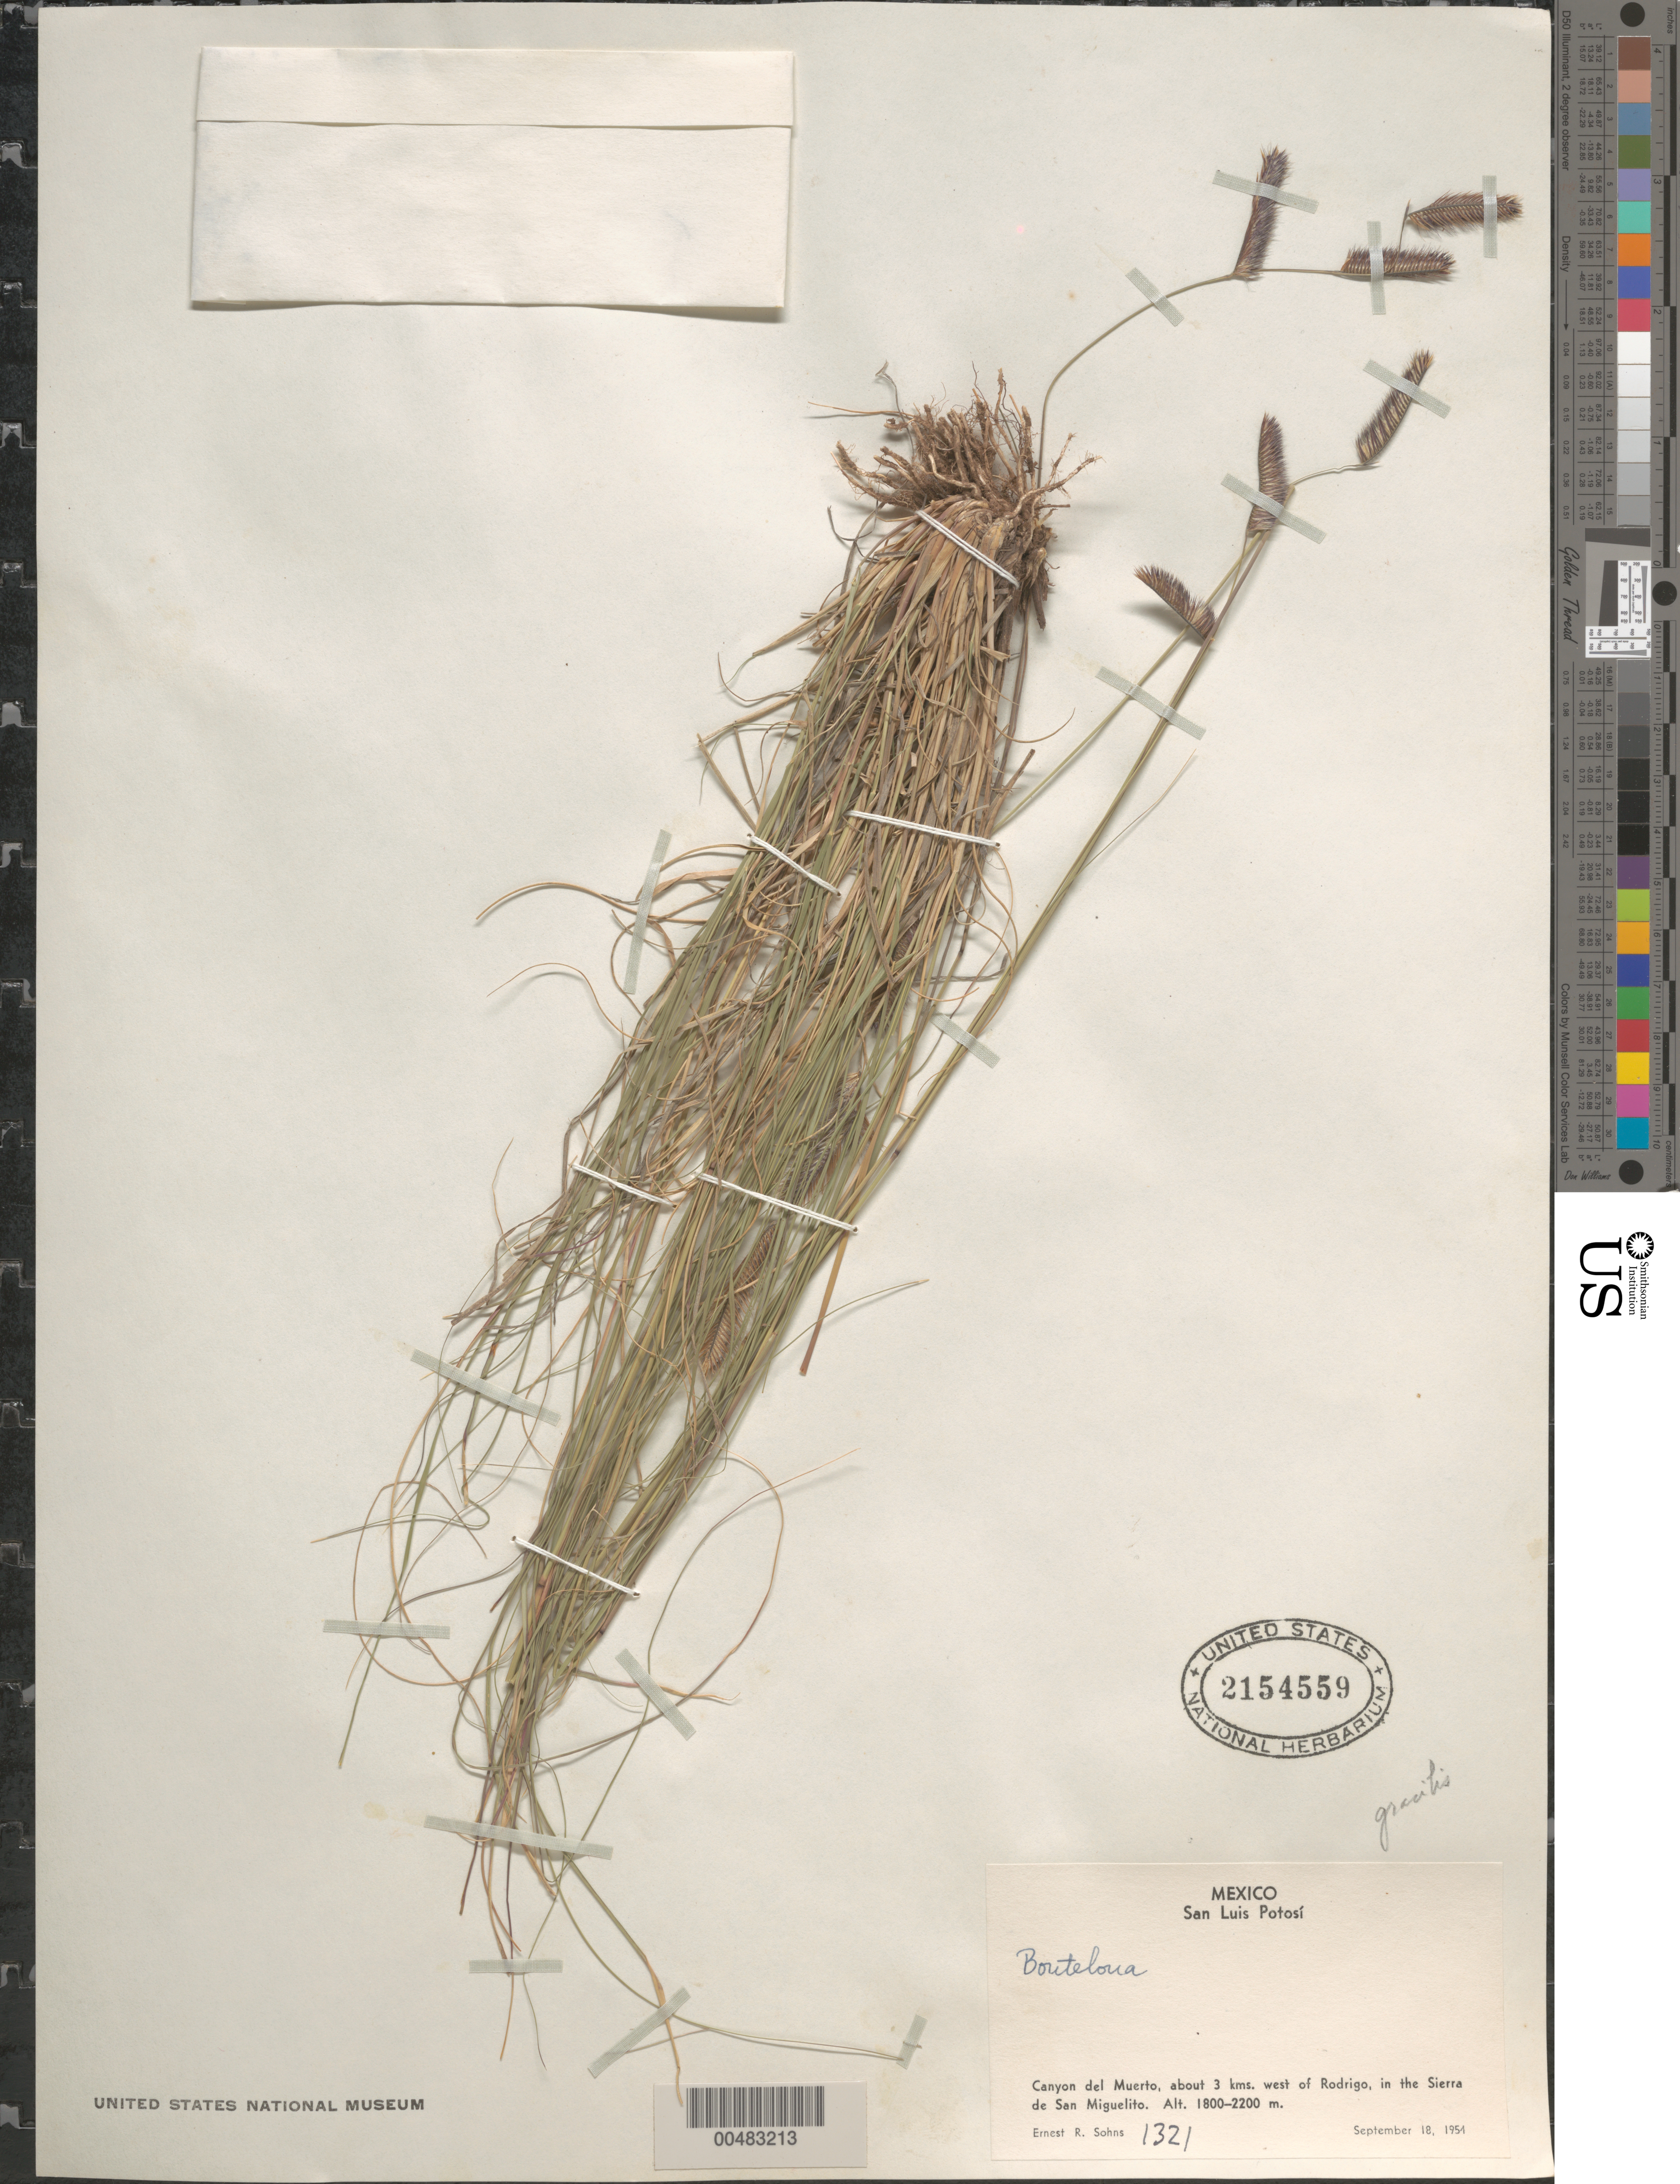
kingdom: Plantae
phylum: Tracheophyta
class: Liliopsida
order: Poales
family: Poaceae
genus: Bouteloua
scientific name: Bouteloua gracilis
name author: (Kunth) Lag. ex Griffiths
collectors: E. R. Sohns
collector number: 1321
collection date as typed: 18 Sep 1954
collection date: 1954-09-18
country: Mexico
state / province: San Luis Potosi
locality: Canyon del Muerto, about 3 km W of Rodrigo, in the Sierra de San Miguelito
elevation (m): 1800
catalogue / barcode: US 2154559